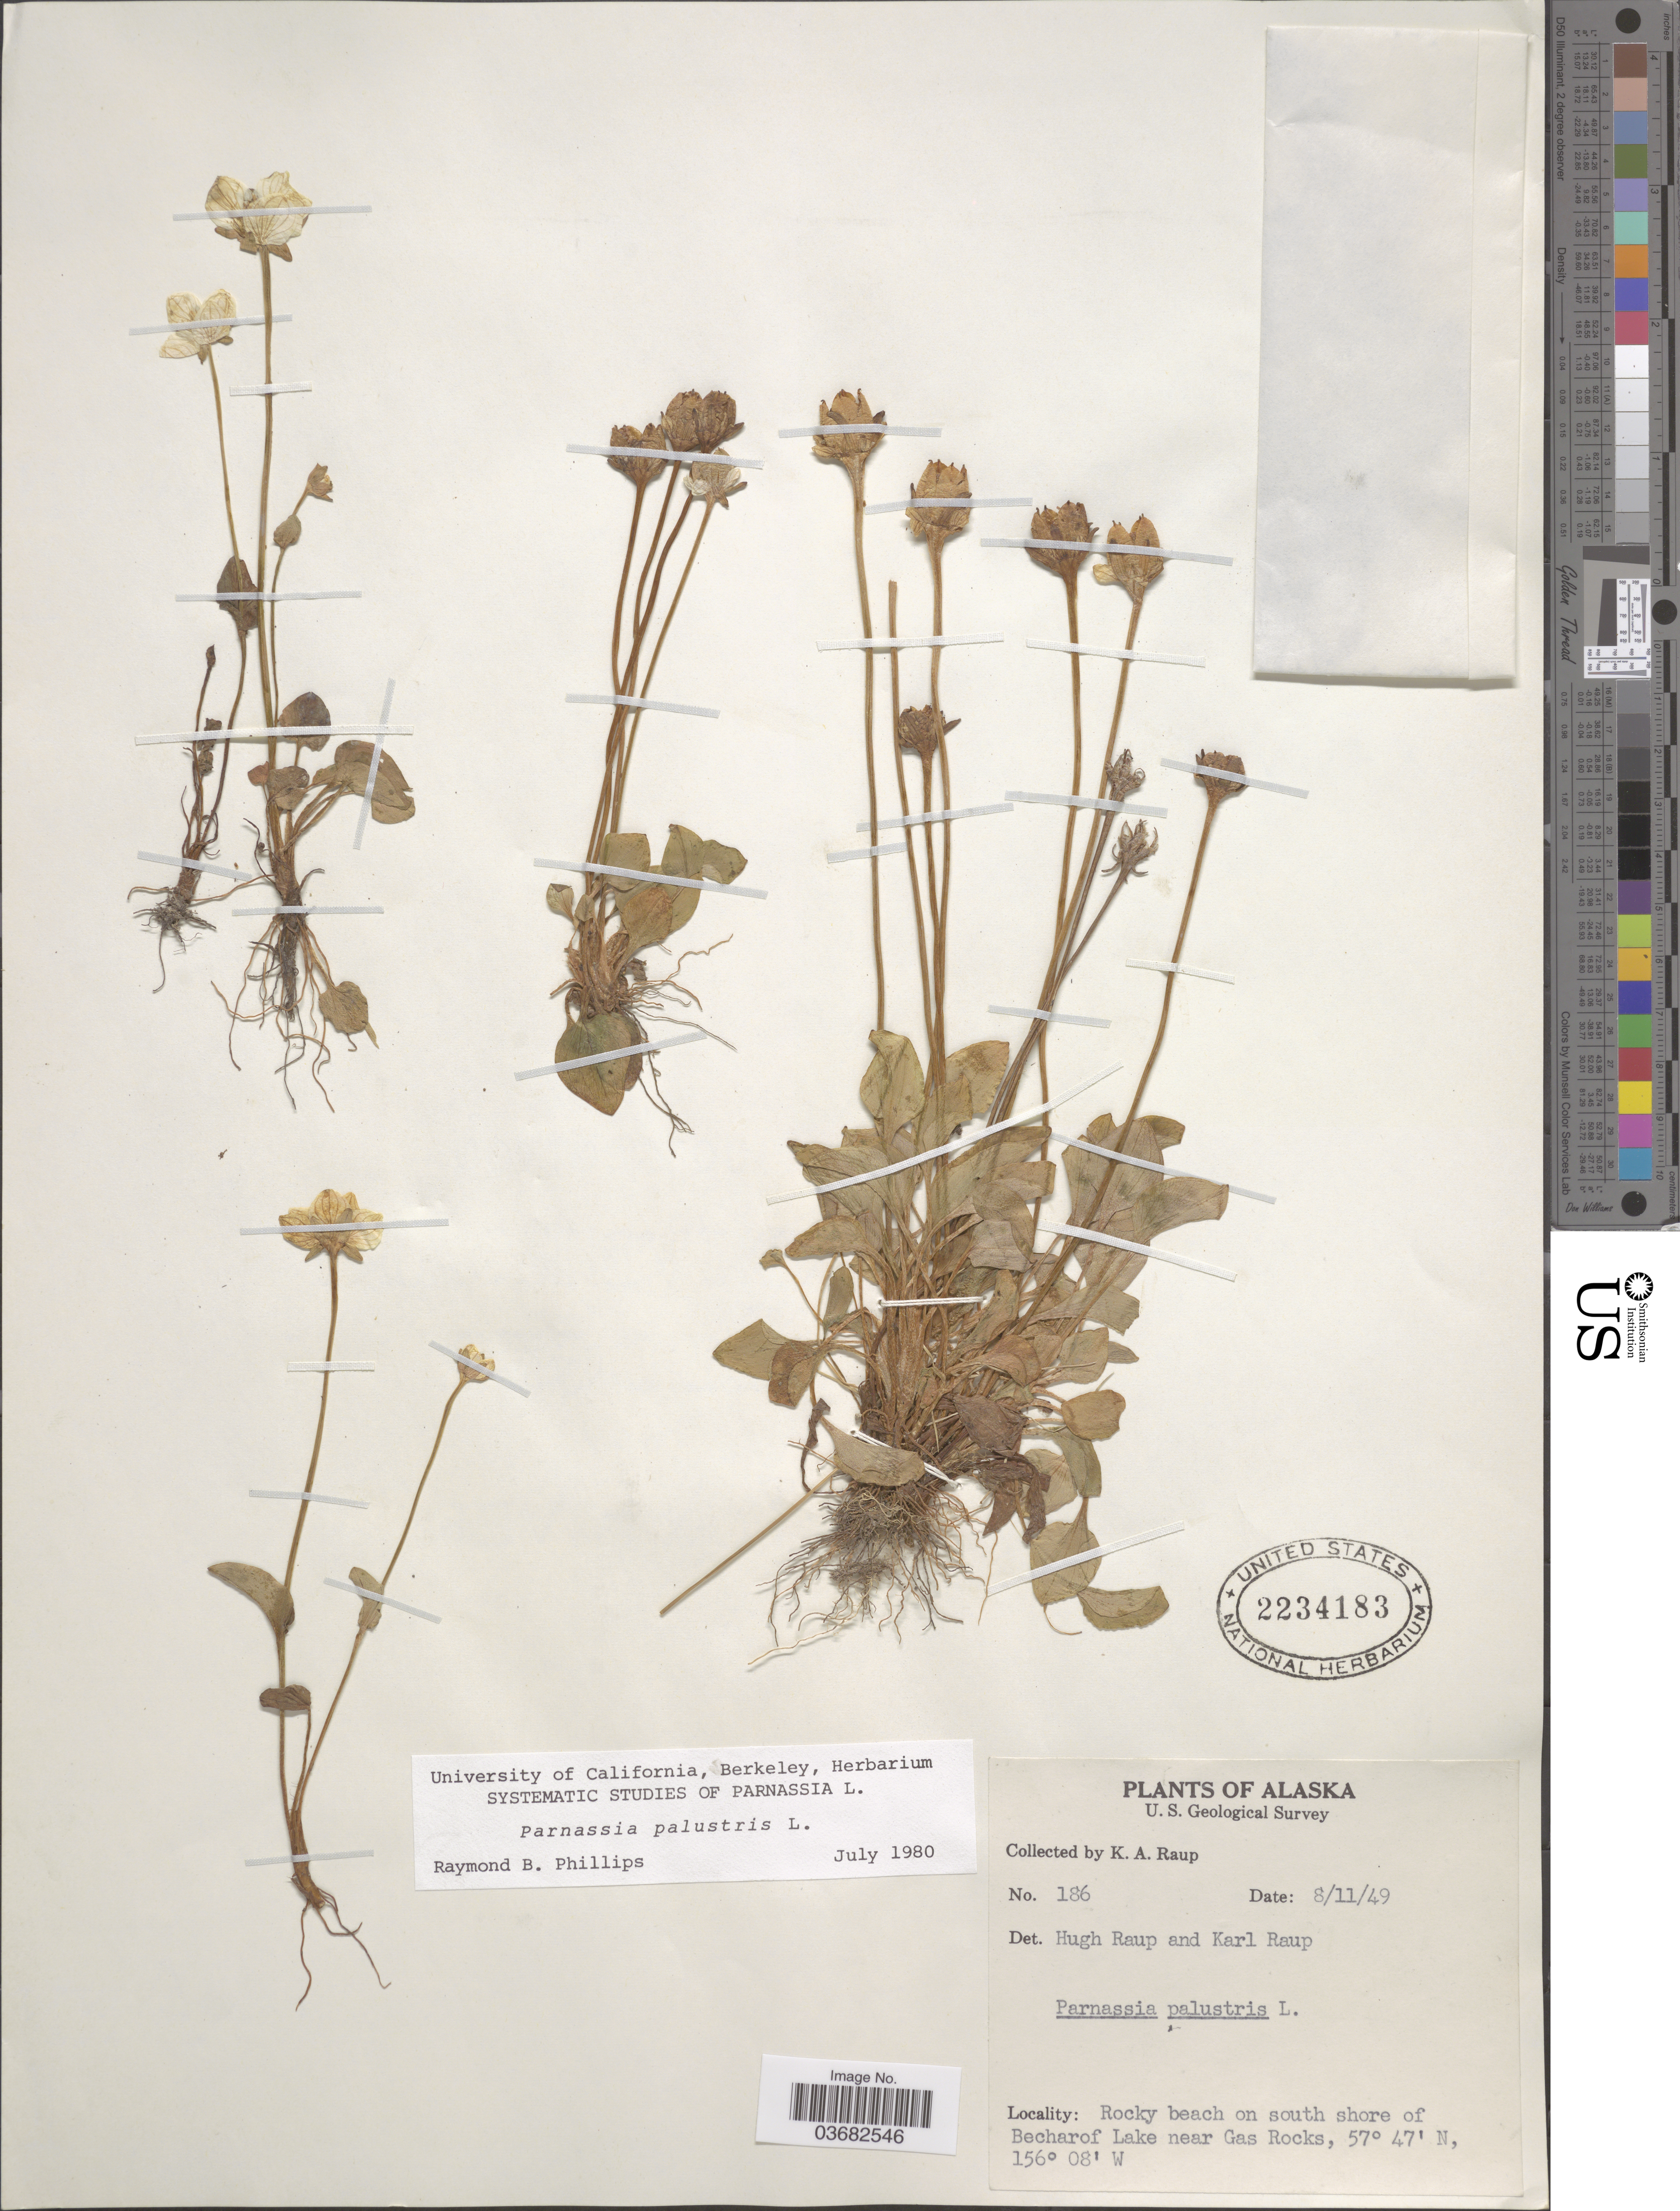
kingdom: Plantae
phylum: Tracheophyta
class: Magnoliopsida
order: Celastrales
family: Parnassiaceae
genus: Parnassia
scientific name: Parnassia palustris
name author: L.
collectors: K. Raup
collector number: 186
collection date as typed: Transcribed d/m/y: 11/8/49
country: United States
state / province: Alaska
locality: Geological Survey. Rocky beach on south shore of Becharof Lake near Gas Rocks.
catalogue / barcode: US 2234183